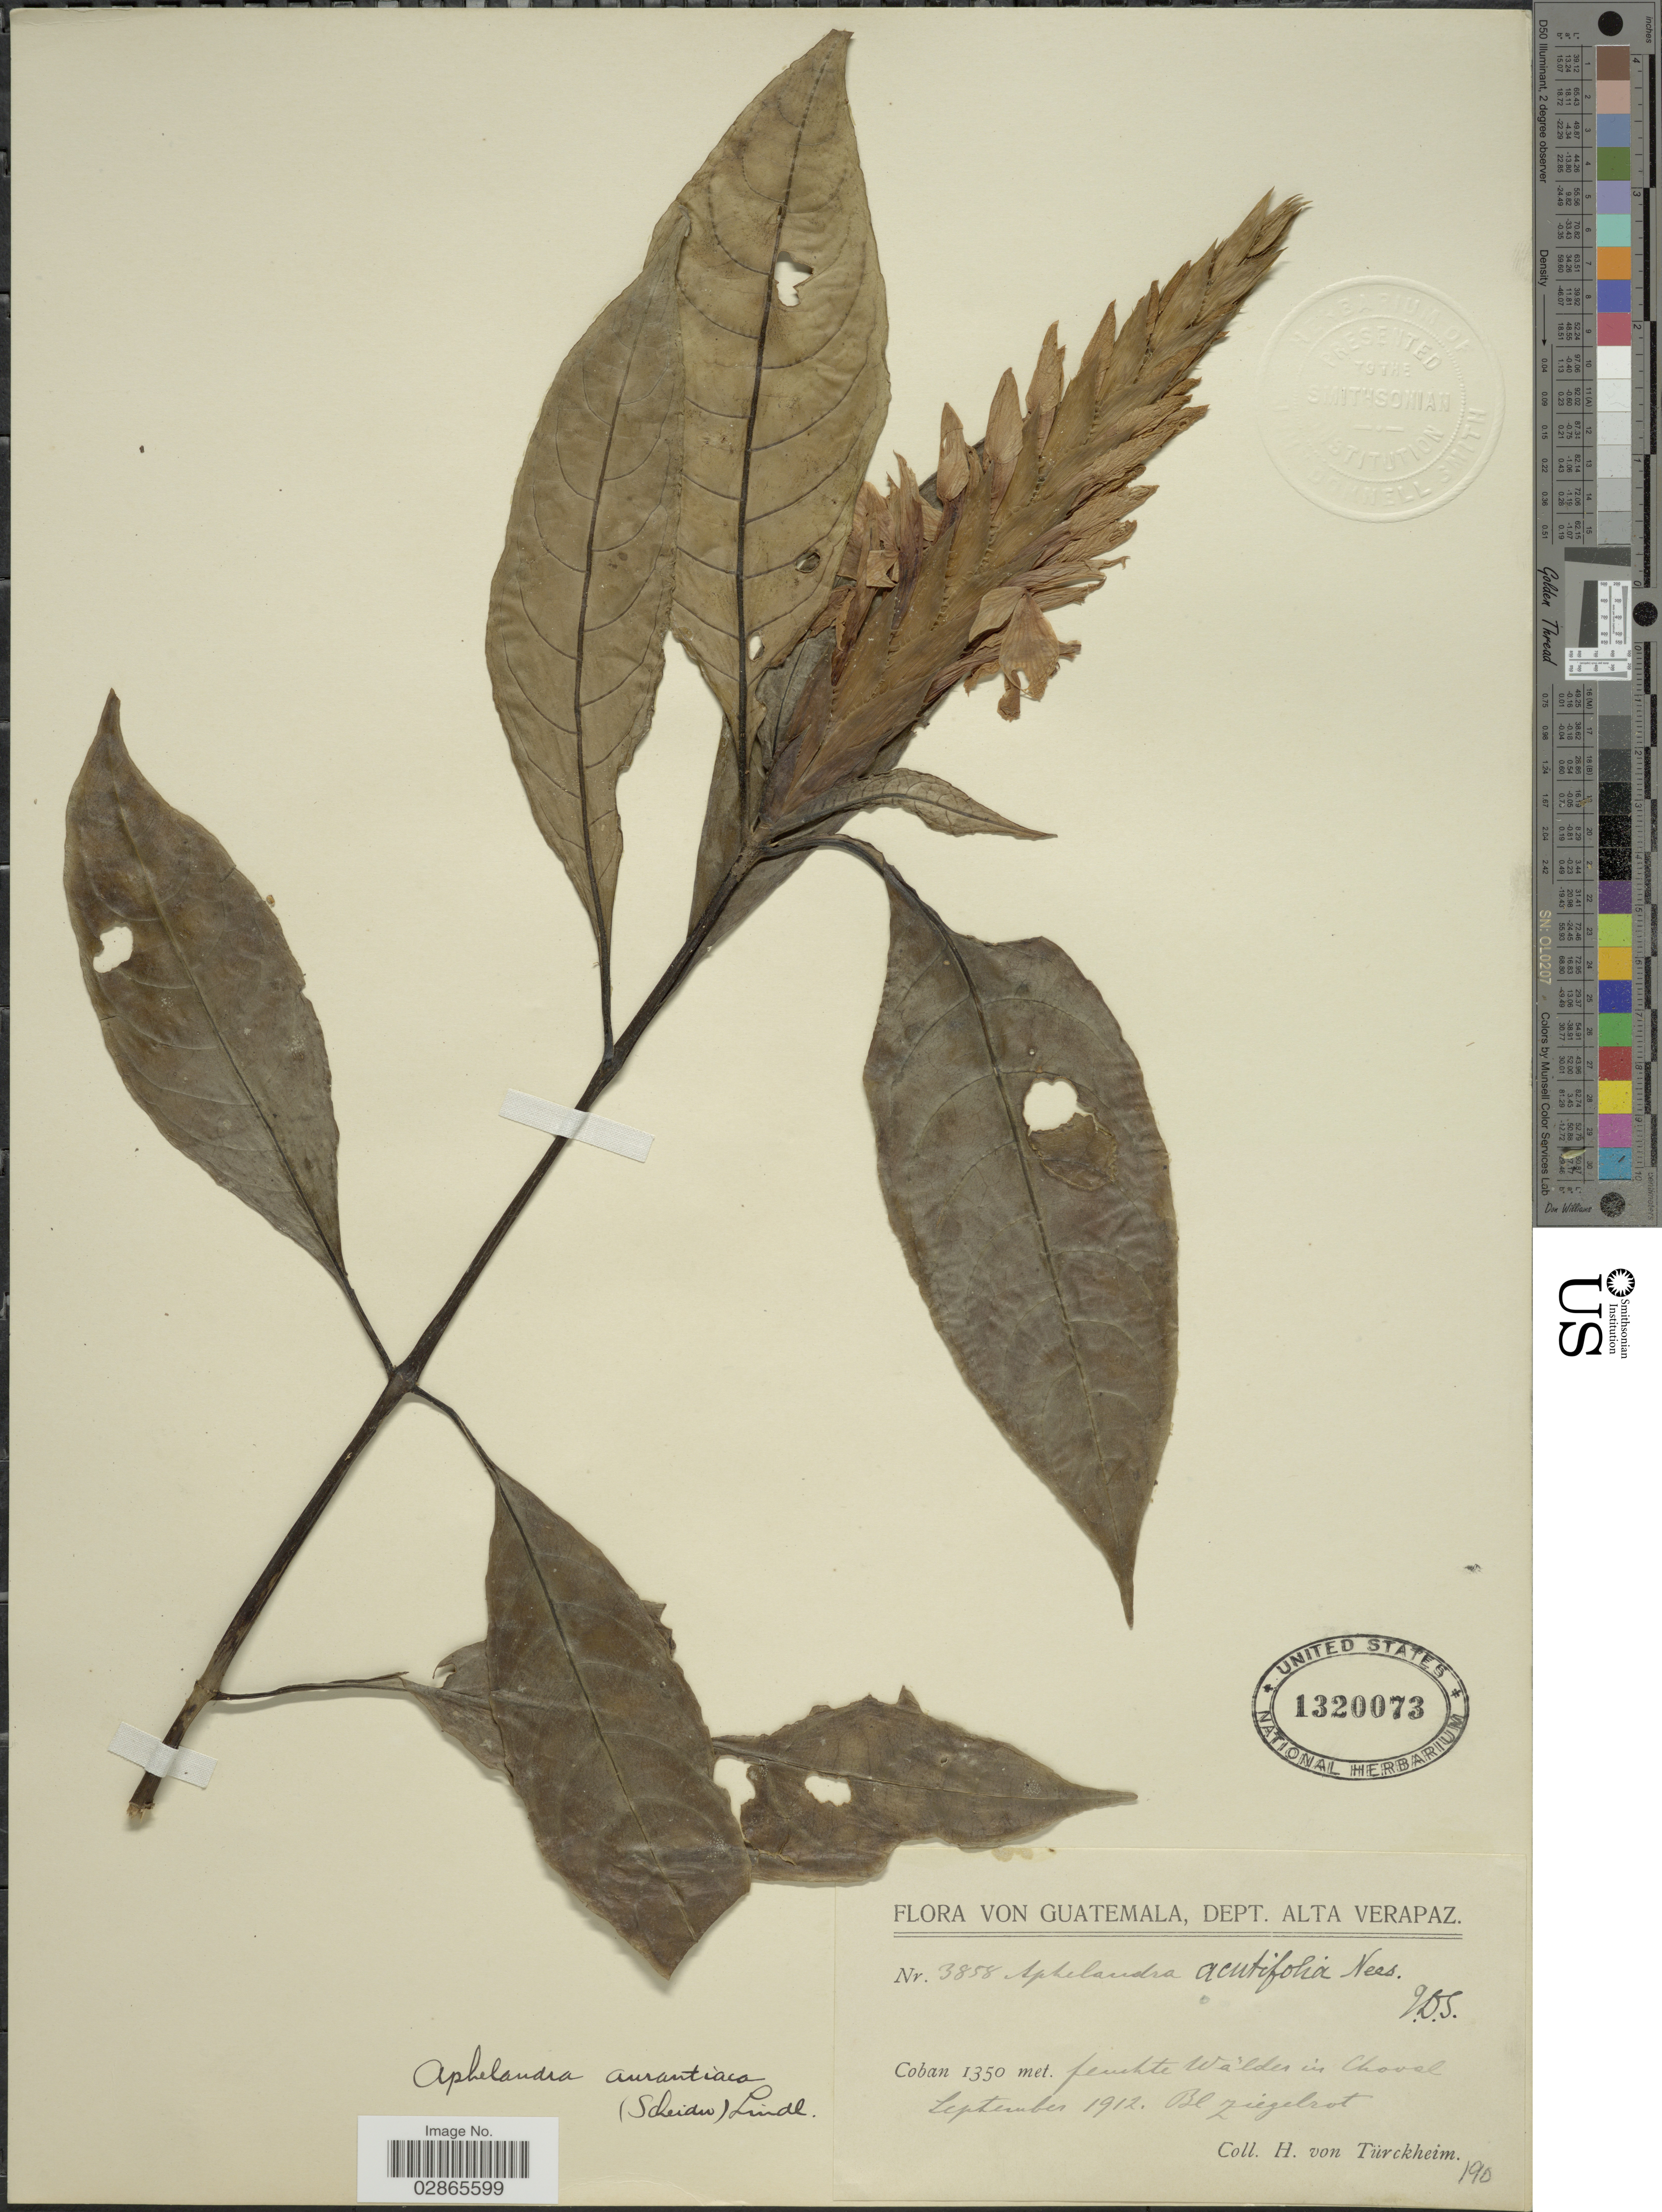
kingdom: Plantae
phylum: Tracheophyta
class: Magnoliopsida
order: Lamiales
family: Acanthaceae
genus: Aphelandra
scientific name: Aphelandra aurantiaca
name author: (Scheidw.) Lindl.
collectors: H. von Türckheim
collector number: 3858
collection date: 1912-09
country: Guatemala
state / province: Alta Verapaz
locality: Dept. Alta Verapaz. Coban, feuchte Walden in Choval.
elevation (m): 1350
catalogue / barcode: US 1320073